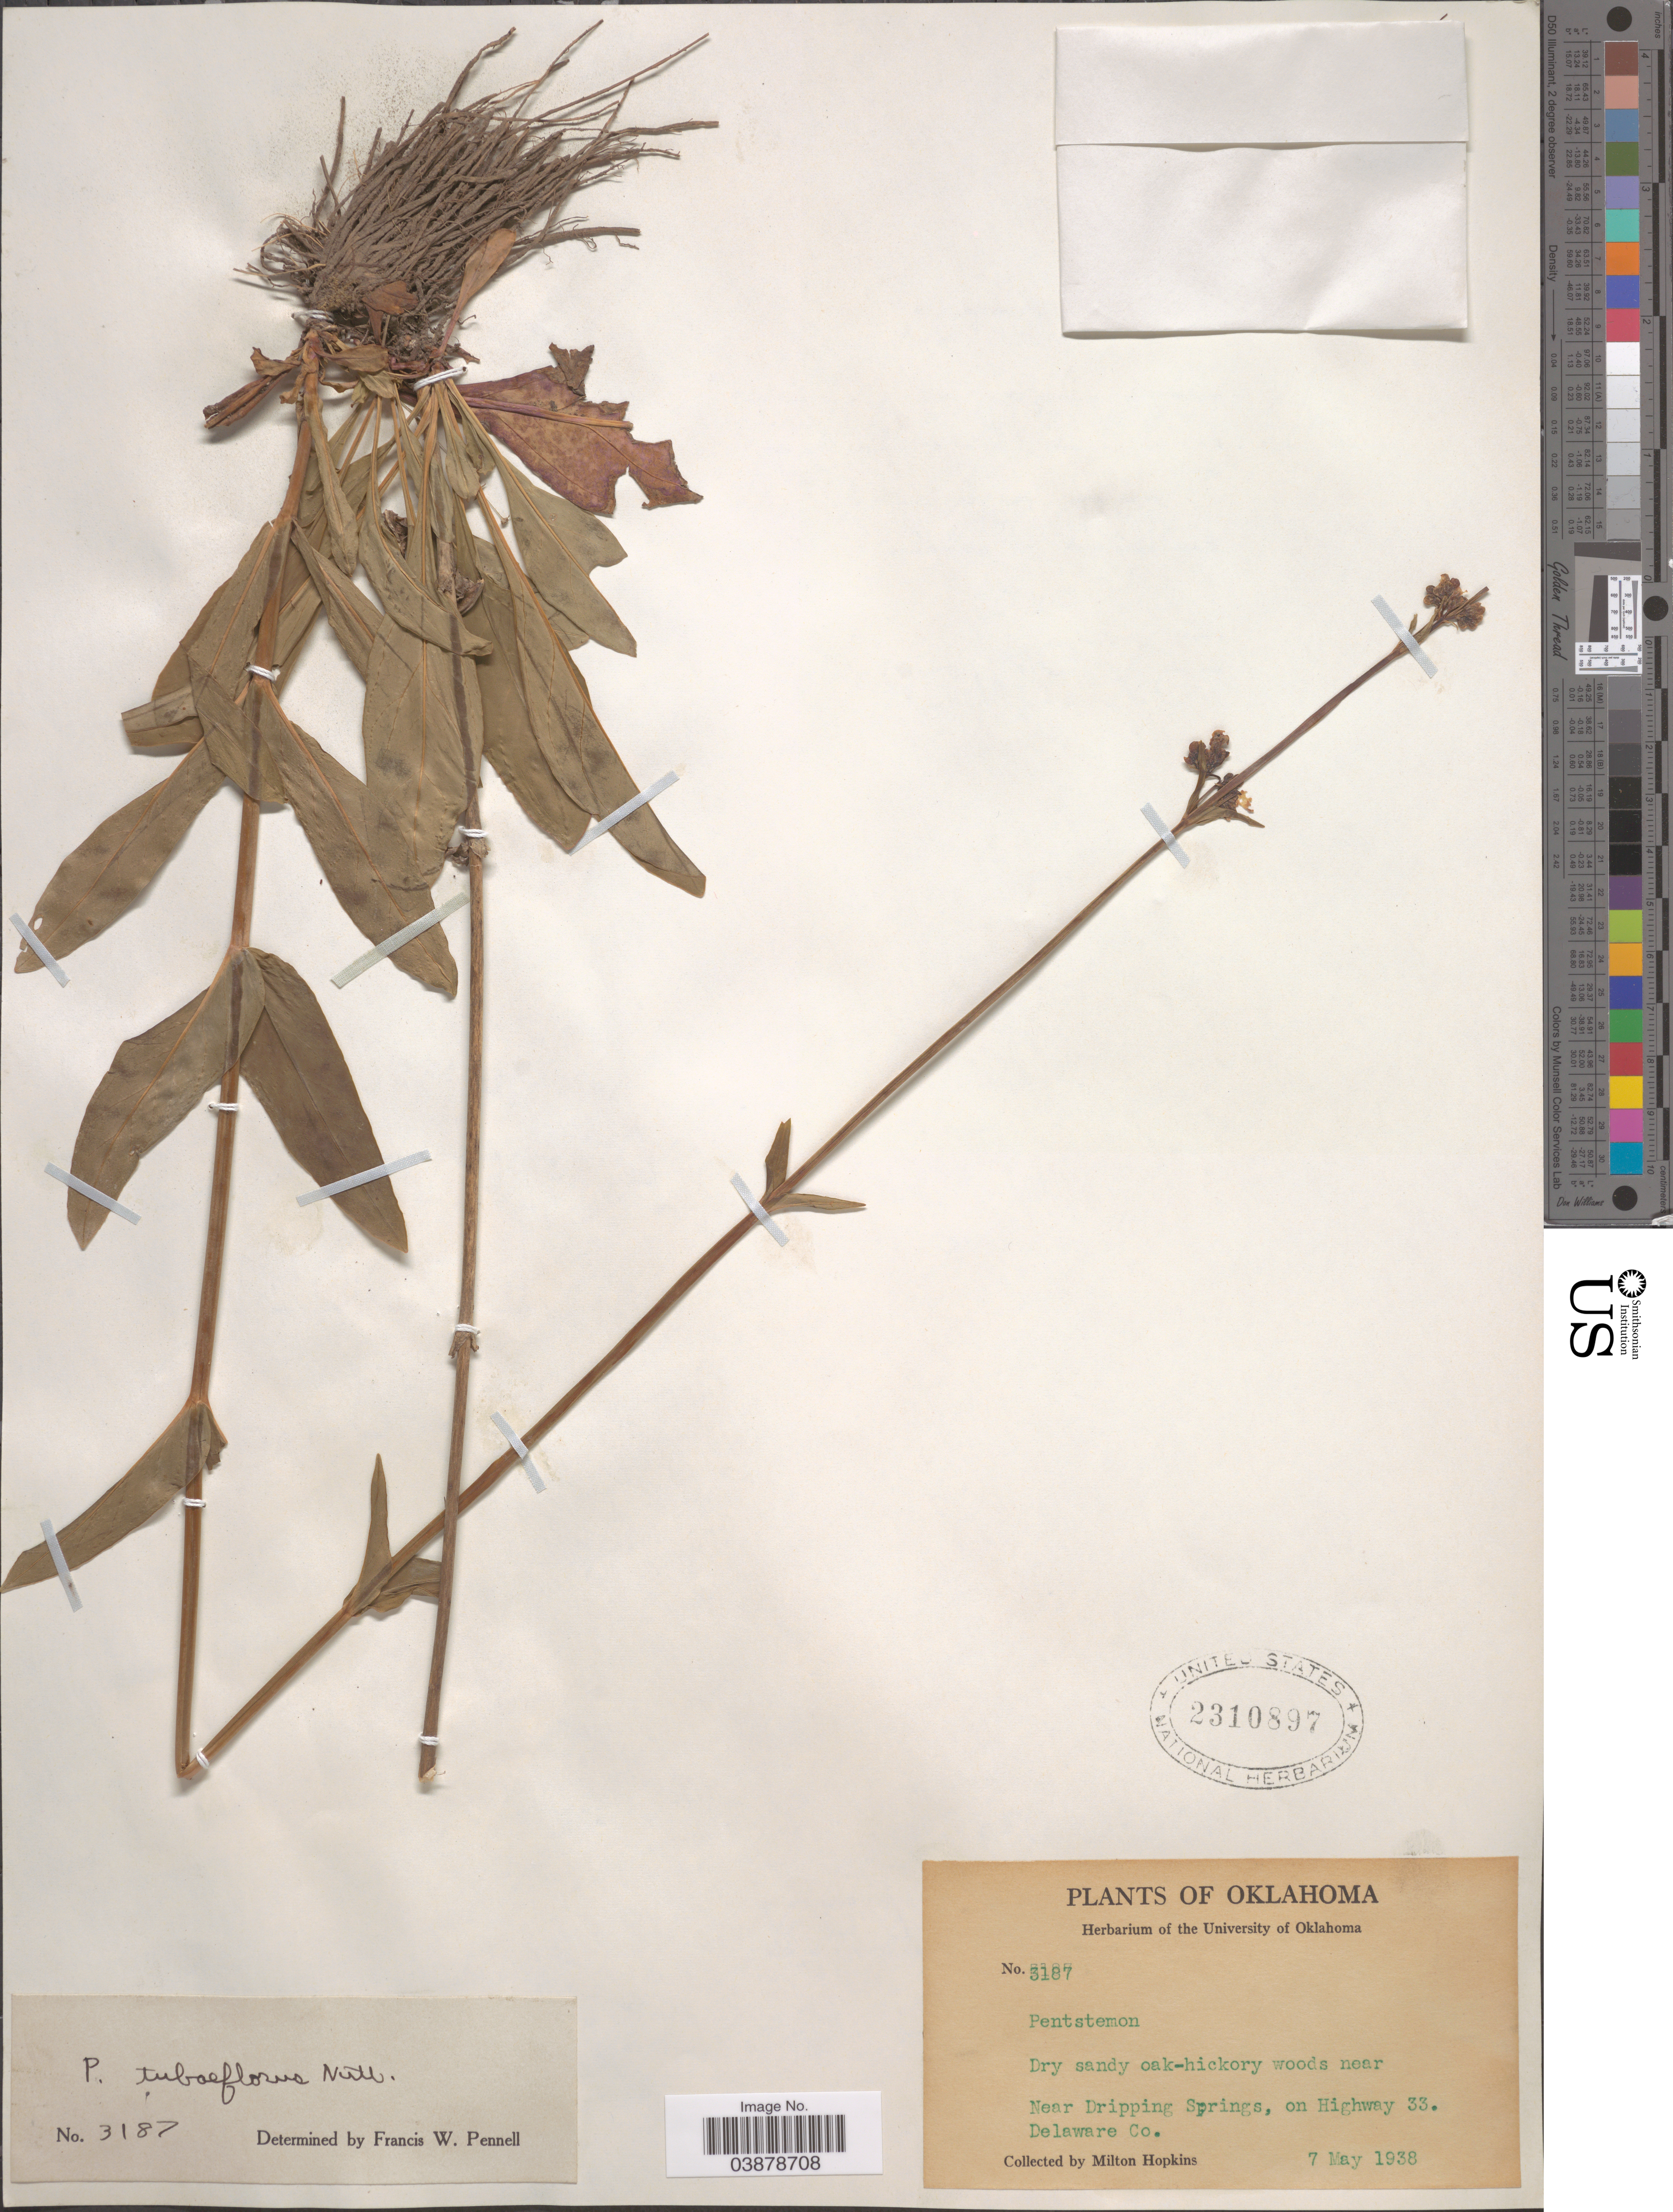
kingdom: Plantae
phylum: Tracheophyta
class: Magnoliopsida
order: Lamiales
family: Plantaginaceae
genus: Penstemon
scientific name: Penstemon tubaeflorus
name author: Nutt.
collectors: M. Hopkins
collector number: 3187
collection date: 1938-05-07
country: United States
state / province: Oklahoma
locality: Near Dripping Springs, on Highway 33. Delaware Co.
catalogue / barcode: US 2310897